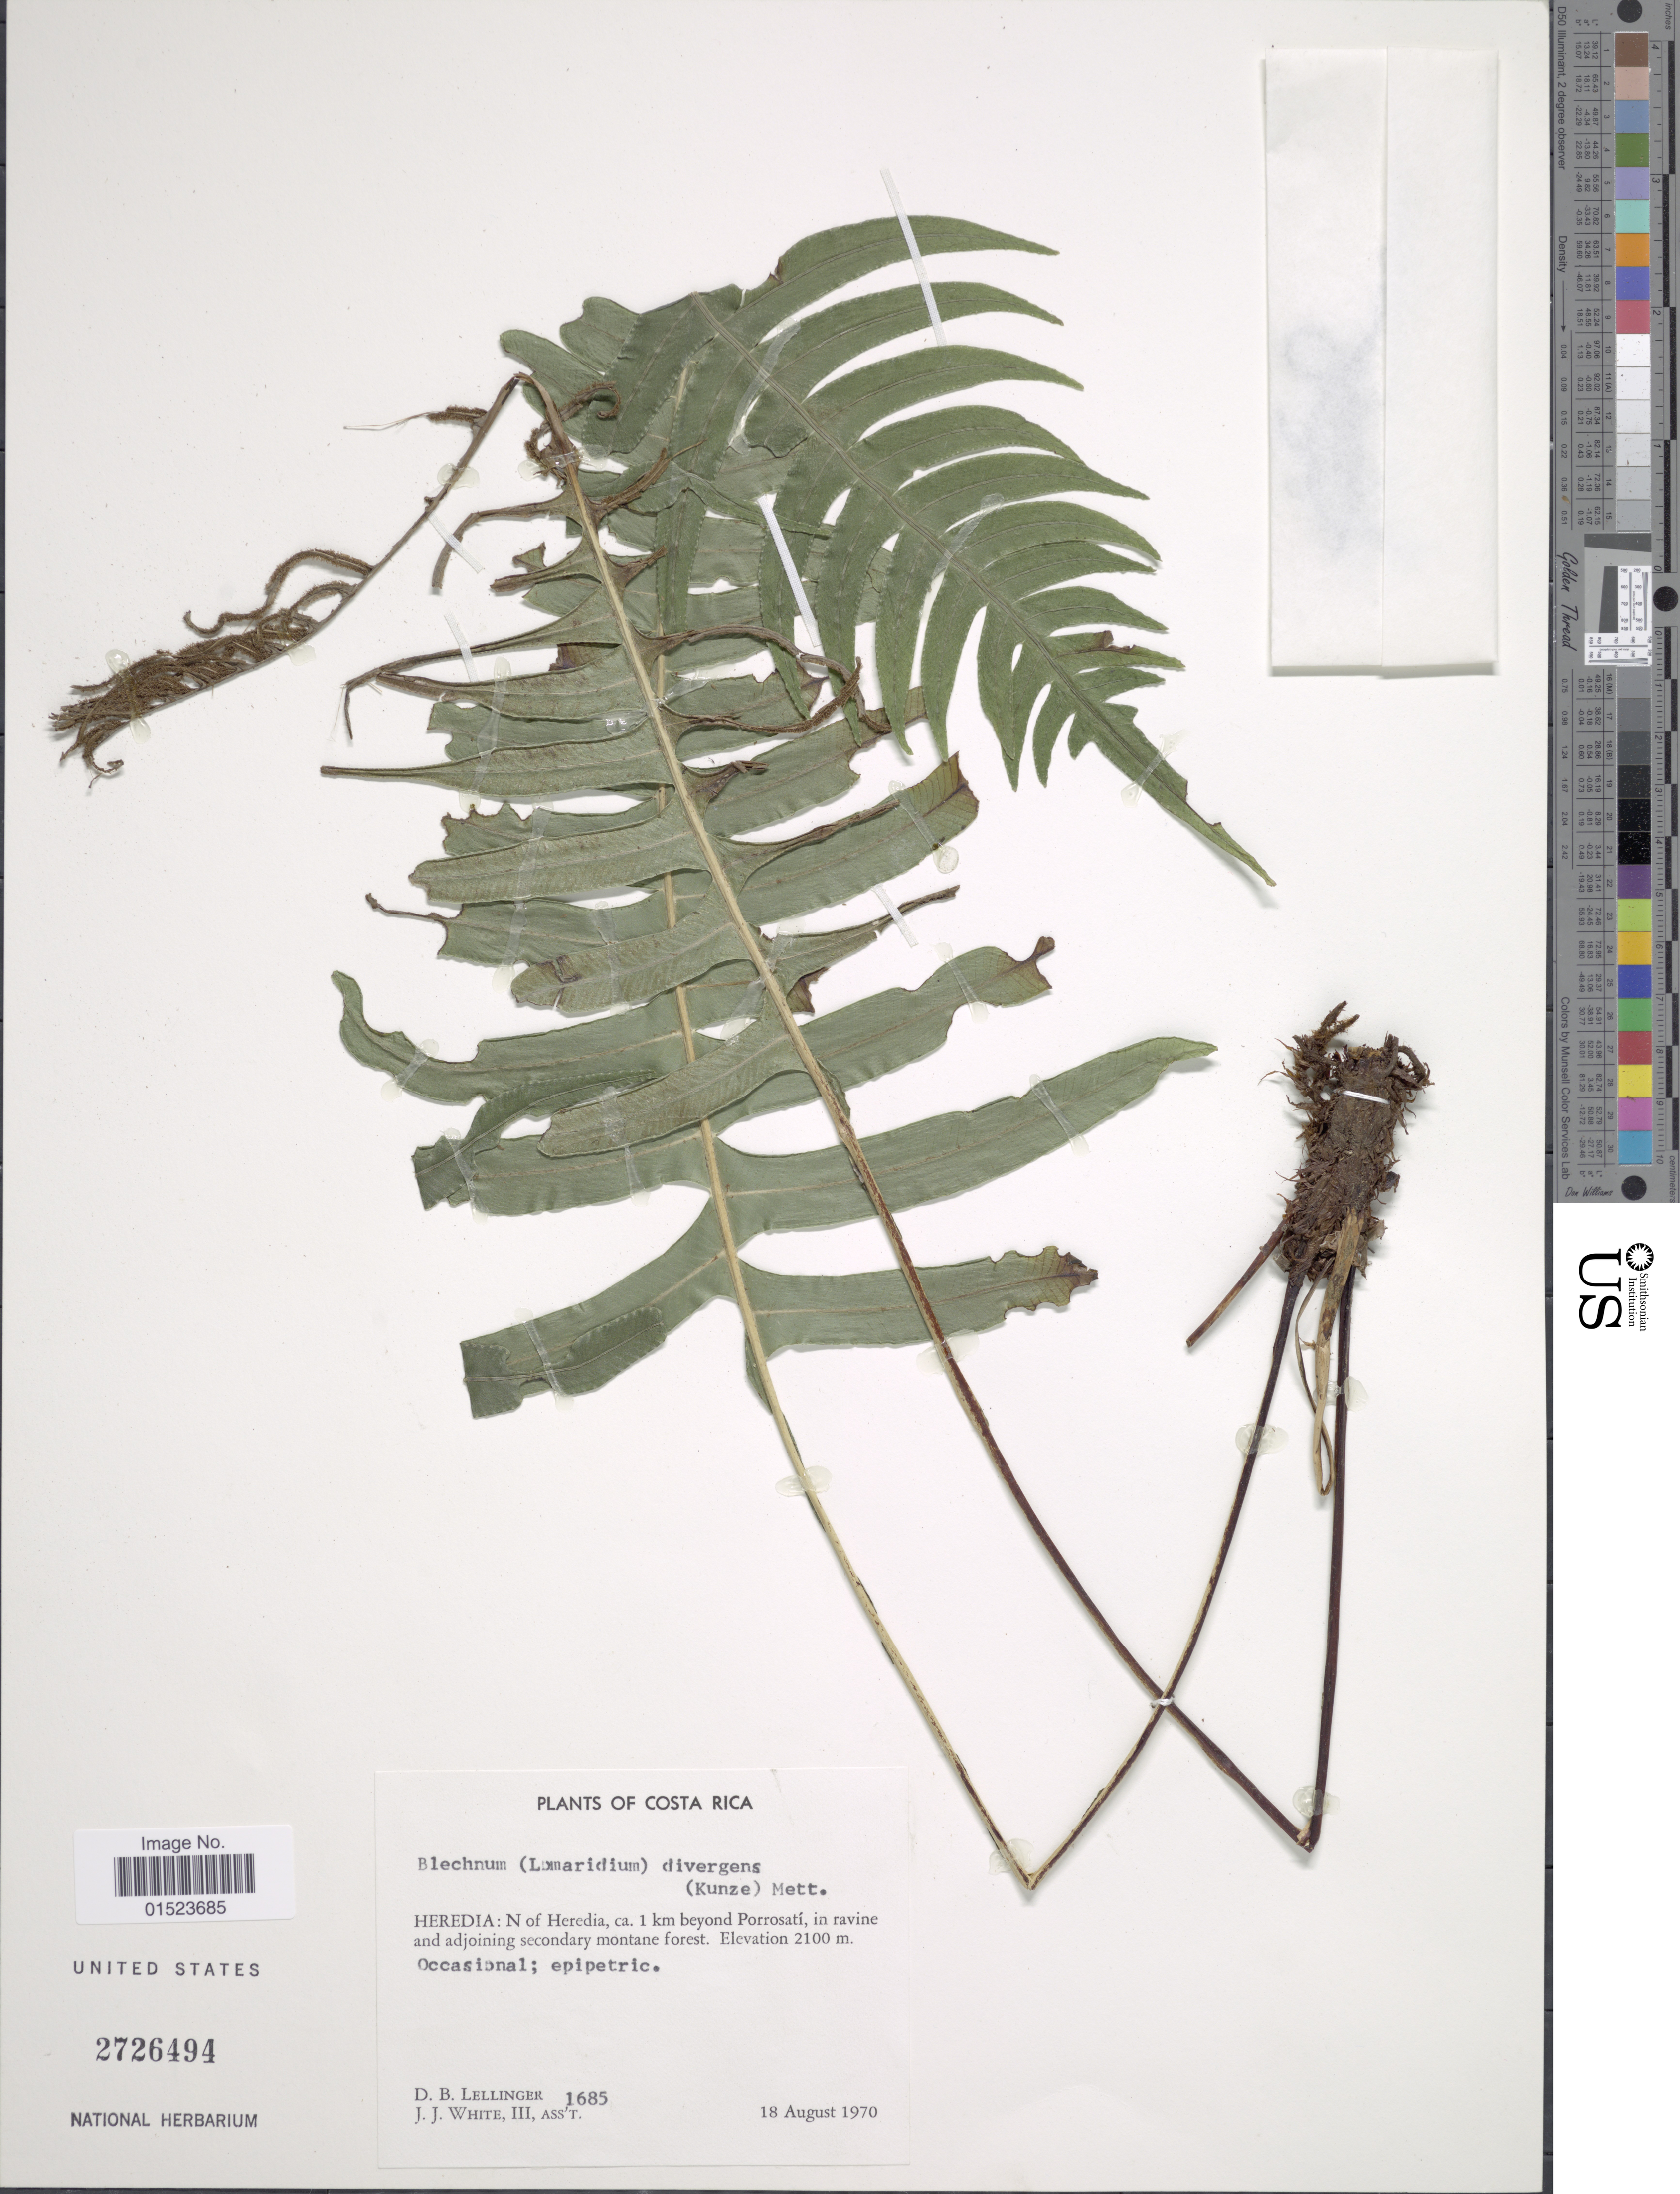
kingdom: Plantae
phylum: Tracheophyta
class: Polypodiopsida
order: Polypodiales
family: Blechnaceae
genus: Blechnum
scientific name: Blechnum divergens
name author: (Kunze) Mett.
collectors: D. B. Lellinger & J. J. White III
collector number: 1685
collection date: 1970-08-18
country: Costa Rica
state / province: Heredia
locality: N of Heredia, ca. 1 km beyond Porrosatí, in ravine and adjoining secondary montane forest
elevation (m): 2100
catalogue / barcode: US 2726494